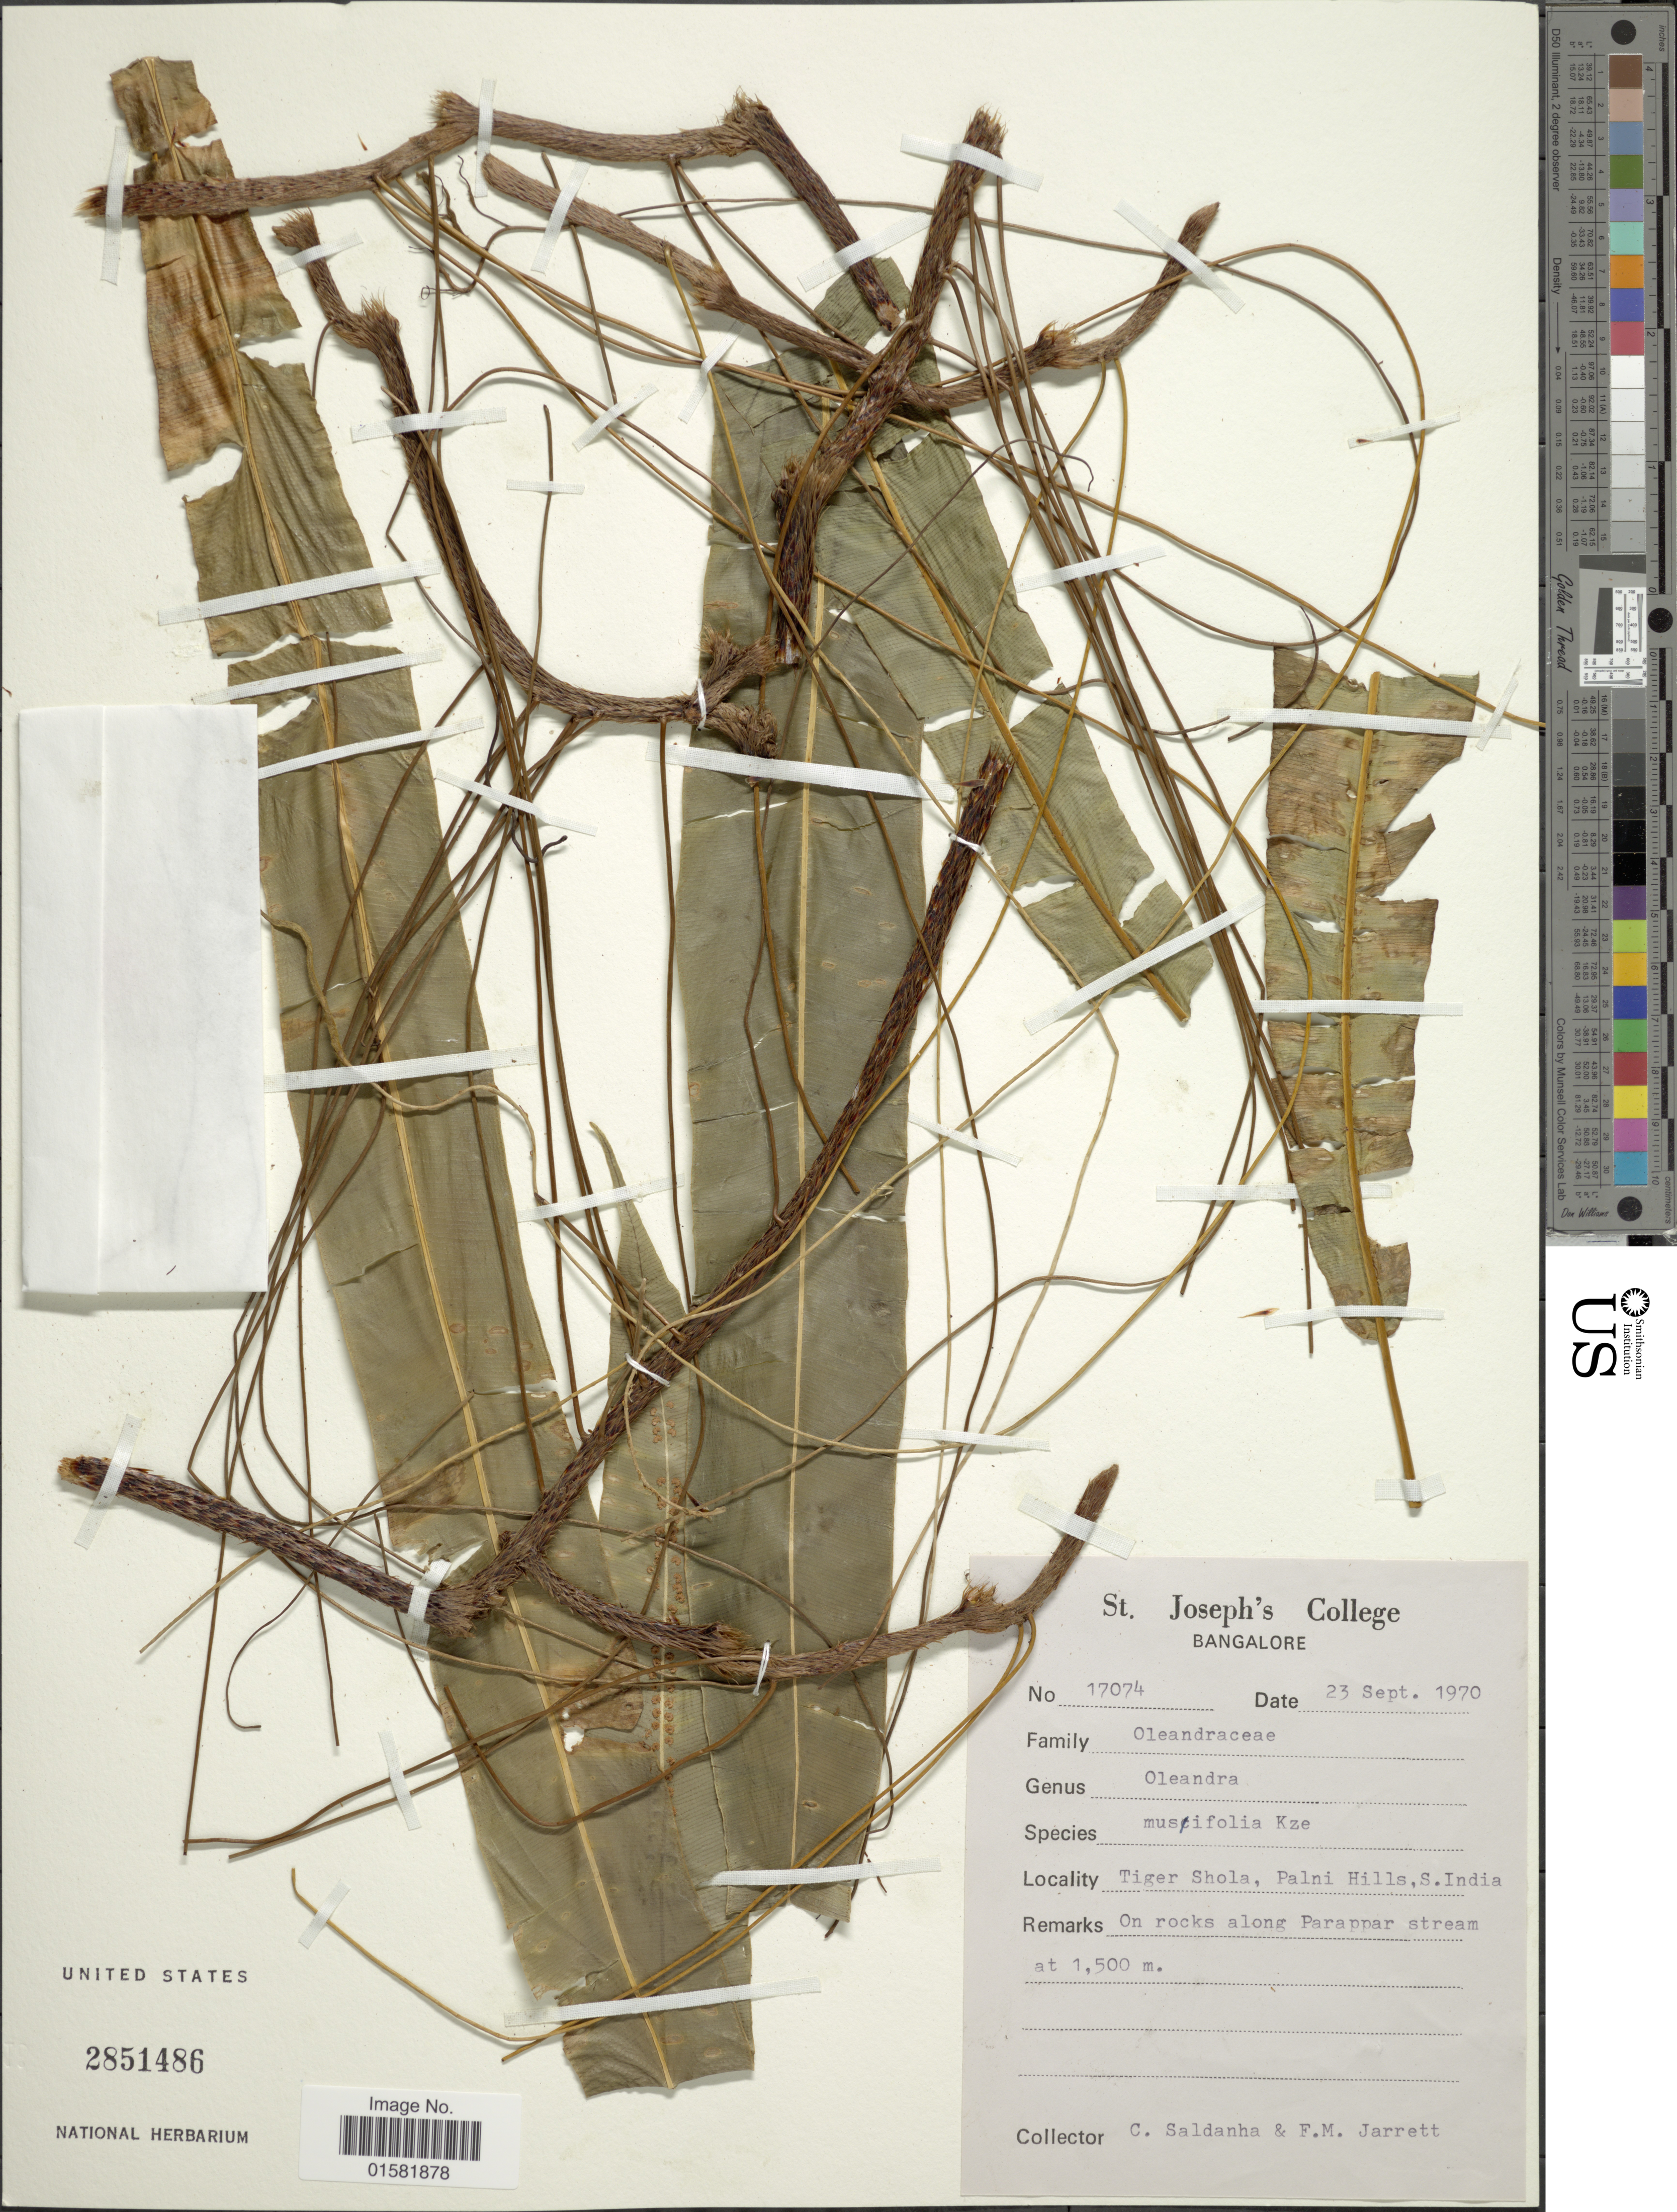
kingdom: Plantae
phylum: Tracheophyta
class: Polypodiopsida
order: Polypodiales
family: Oleandraceae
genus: Oleandra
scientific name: Oleandra musifolia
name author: (Bedd.) C. Presl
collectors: C. Saldanha & F. M. Jarrett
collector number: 17074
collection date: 1970-09-23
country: India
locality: Tiger Shola, Palni Hills, S. India. On rocks along Parappar stream.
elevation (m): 1500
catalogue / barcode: US 2851486